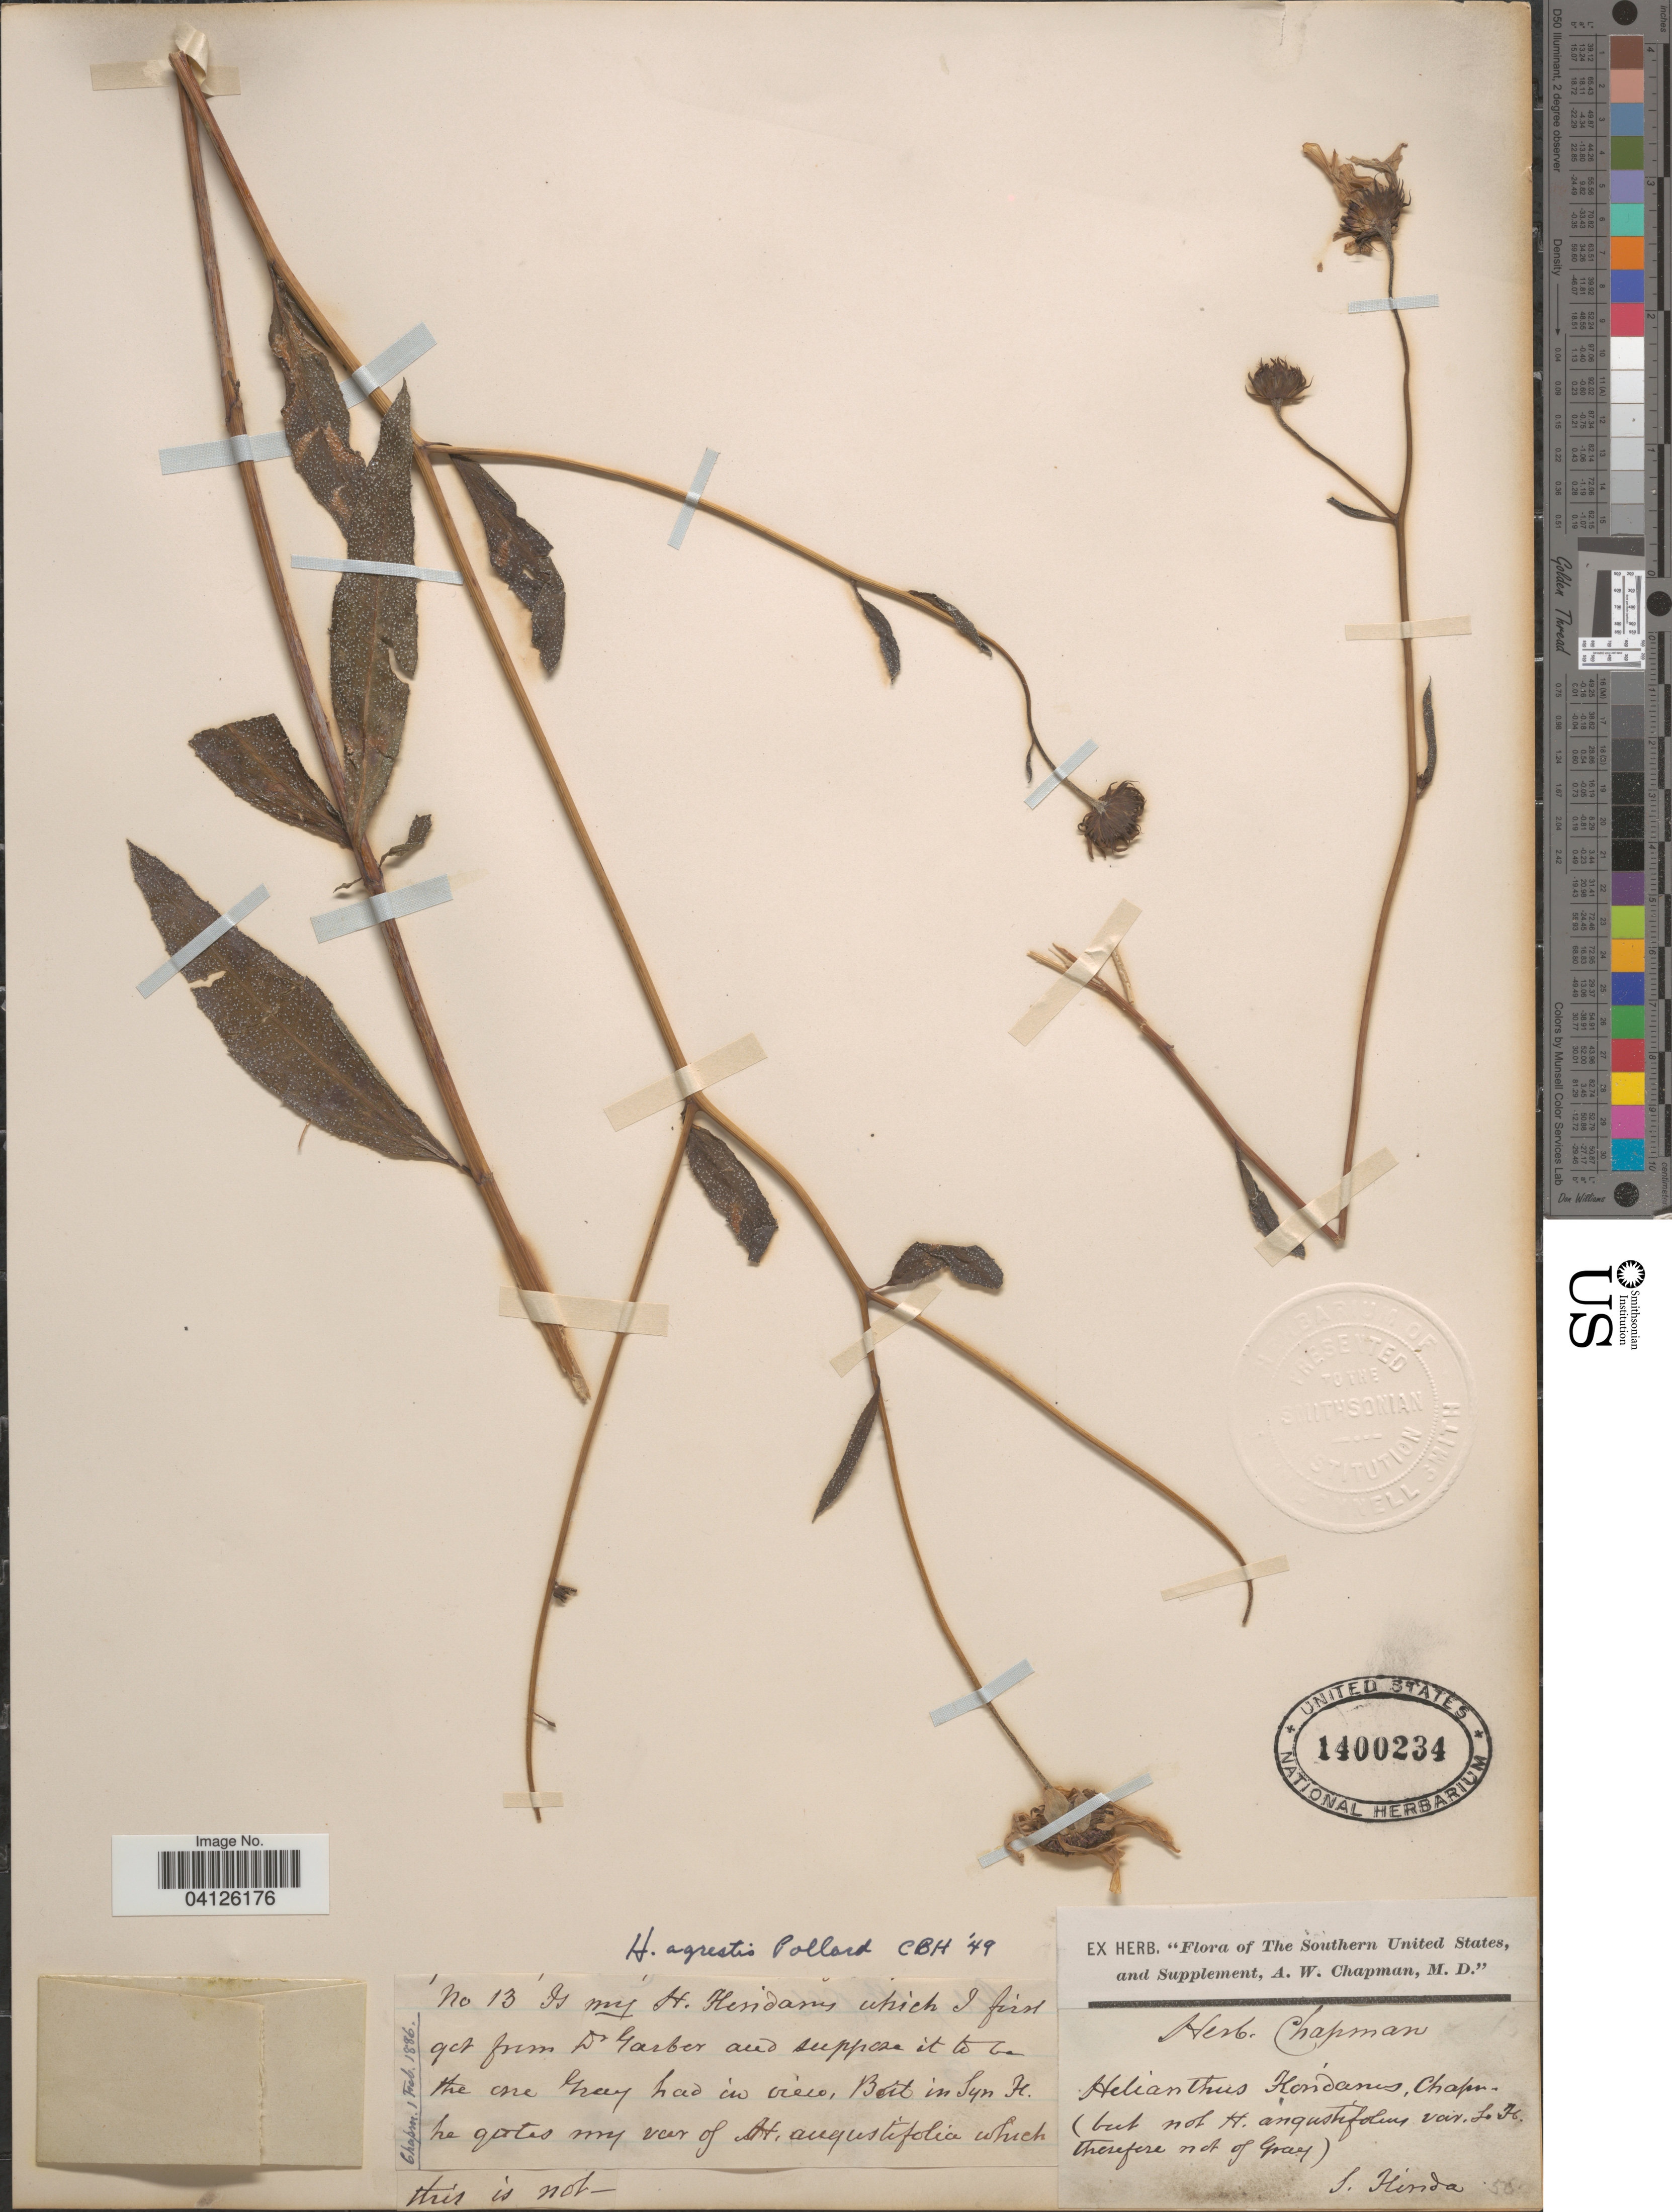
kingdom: Plantae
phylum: Tracheophyta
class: Magnoliopsida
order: Asterales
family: Asteraceae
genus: Helianthus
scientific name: Helianthus agrestis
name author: Pollard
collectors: ex herb. Chapman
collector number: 58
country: United States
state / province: Florida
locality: The Southern United States, and Supplement. S. Florida.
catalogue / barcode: US 1400234